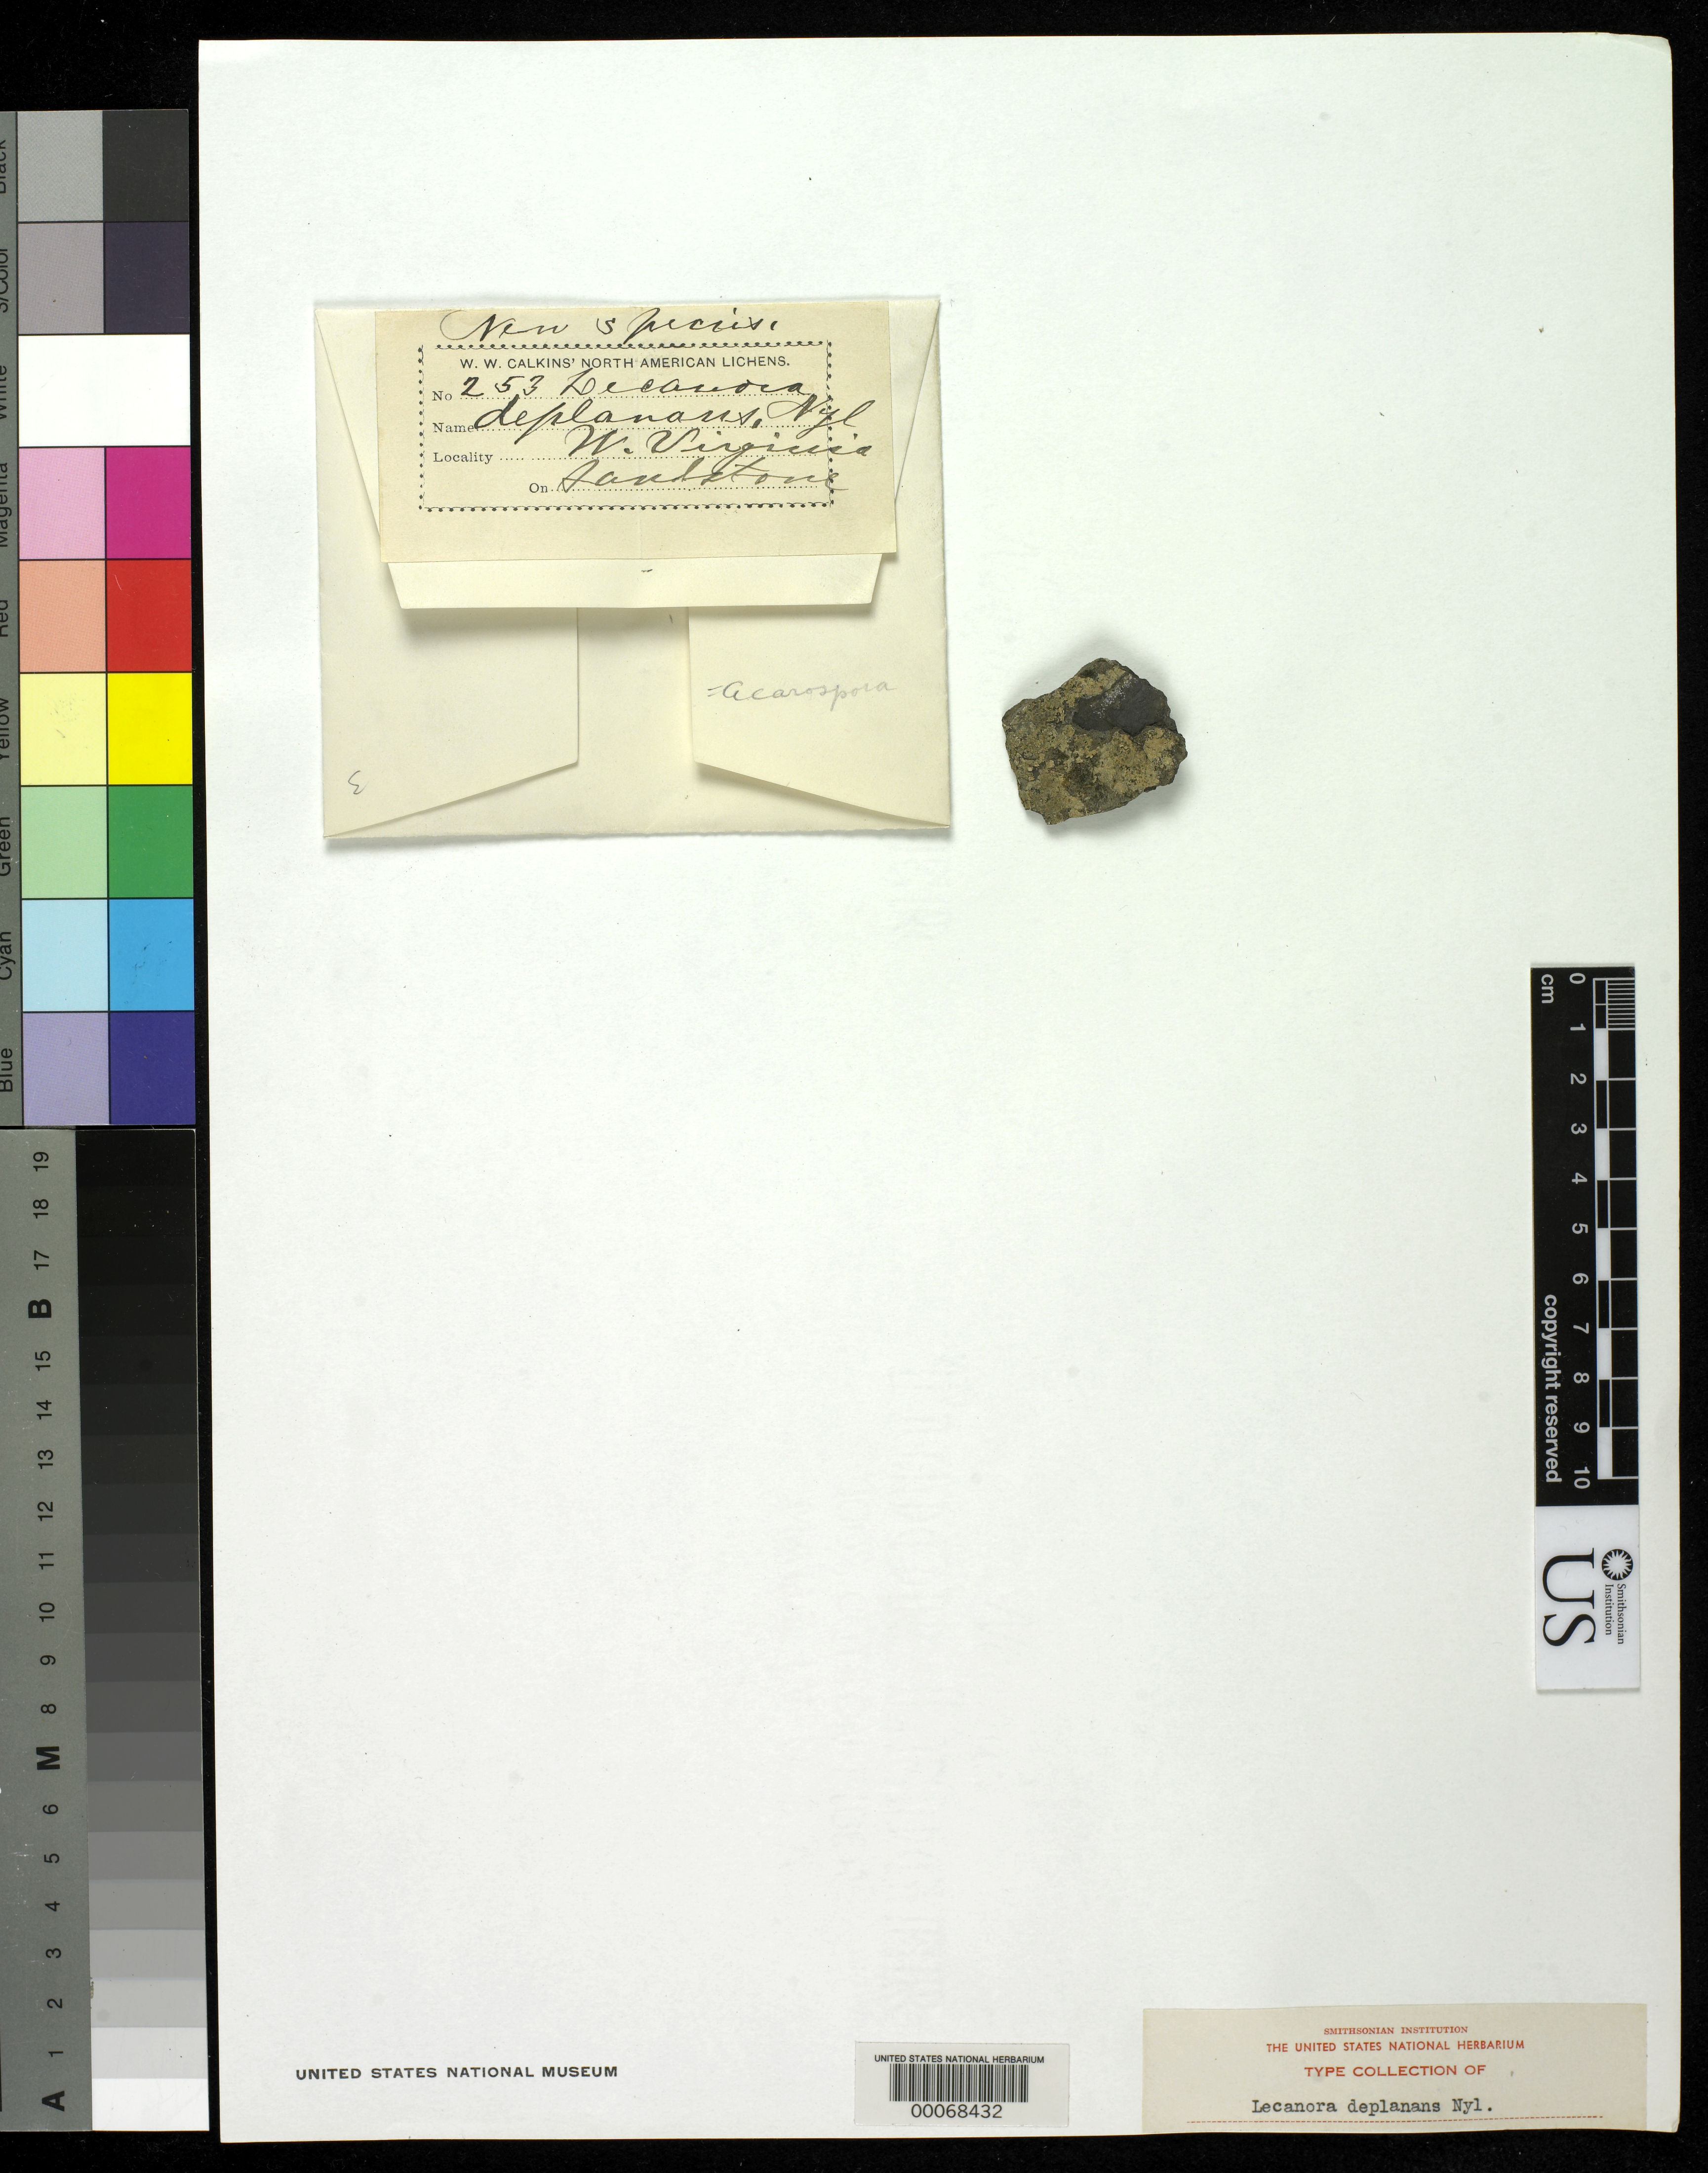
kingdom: Fungi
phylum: Ascomycota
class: Lecanoromycetes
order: Lecanorales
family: Lecanoraceae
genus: Lecanora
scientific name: Lecanora deplanans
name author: Nyl.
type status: Isotype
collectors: T. Nuttall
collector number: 1126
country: United States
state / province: West Virginia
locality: Short Creek.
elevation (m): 396